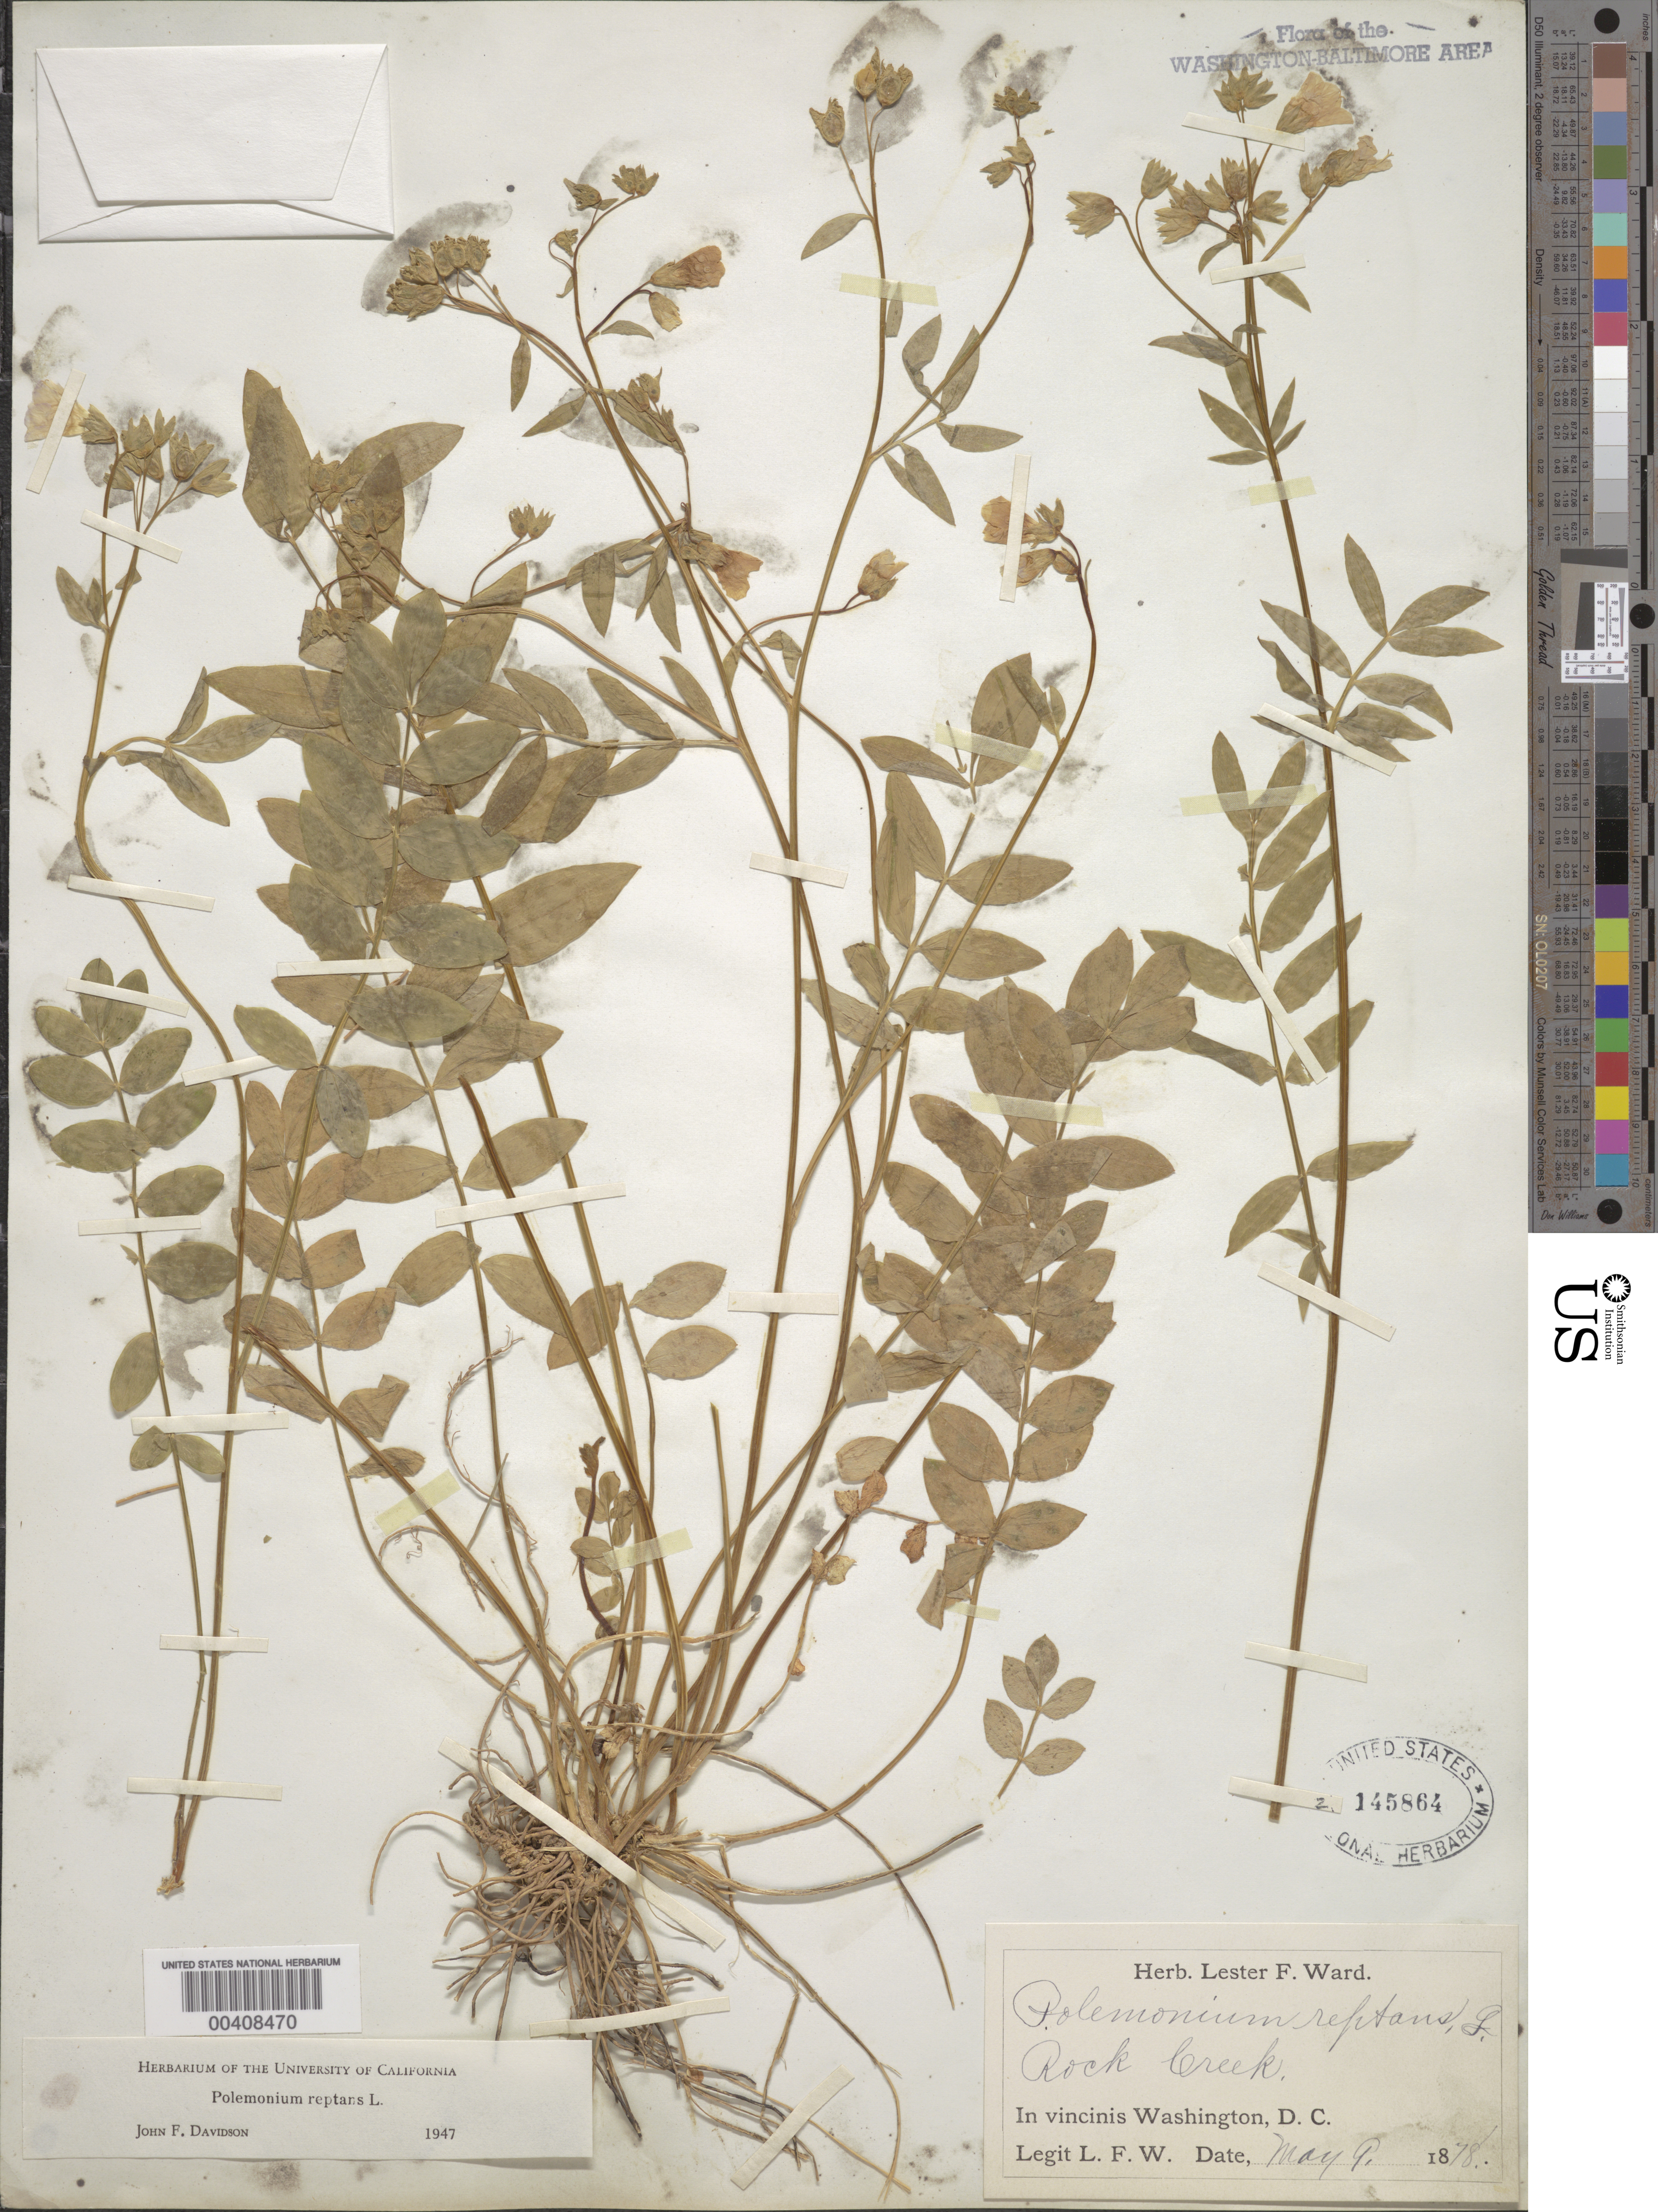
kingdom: Plantae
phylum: Tracheophyta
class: Magnoliopsida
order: Ericales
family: Polemoniaceae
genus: Polemonium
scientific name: Polemonium reptans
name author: L.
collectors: L. F. Ward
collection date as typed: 09 May 1878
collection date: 1878-05-09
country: United States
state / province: District of Columbia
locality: Rock Creek Rock Creek Park and Vicinity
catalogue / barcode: US 145864